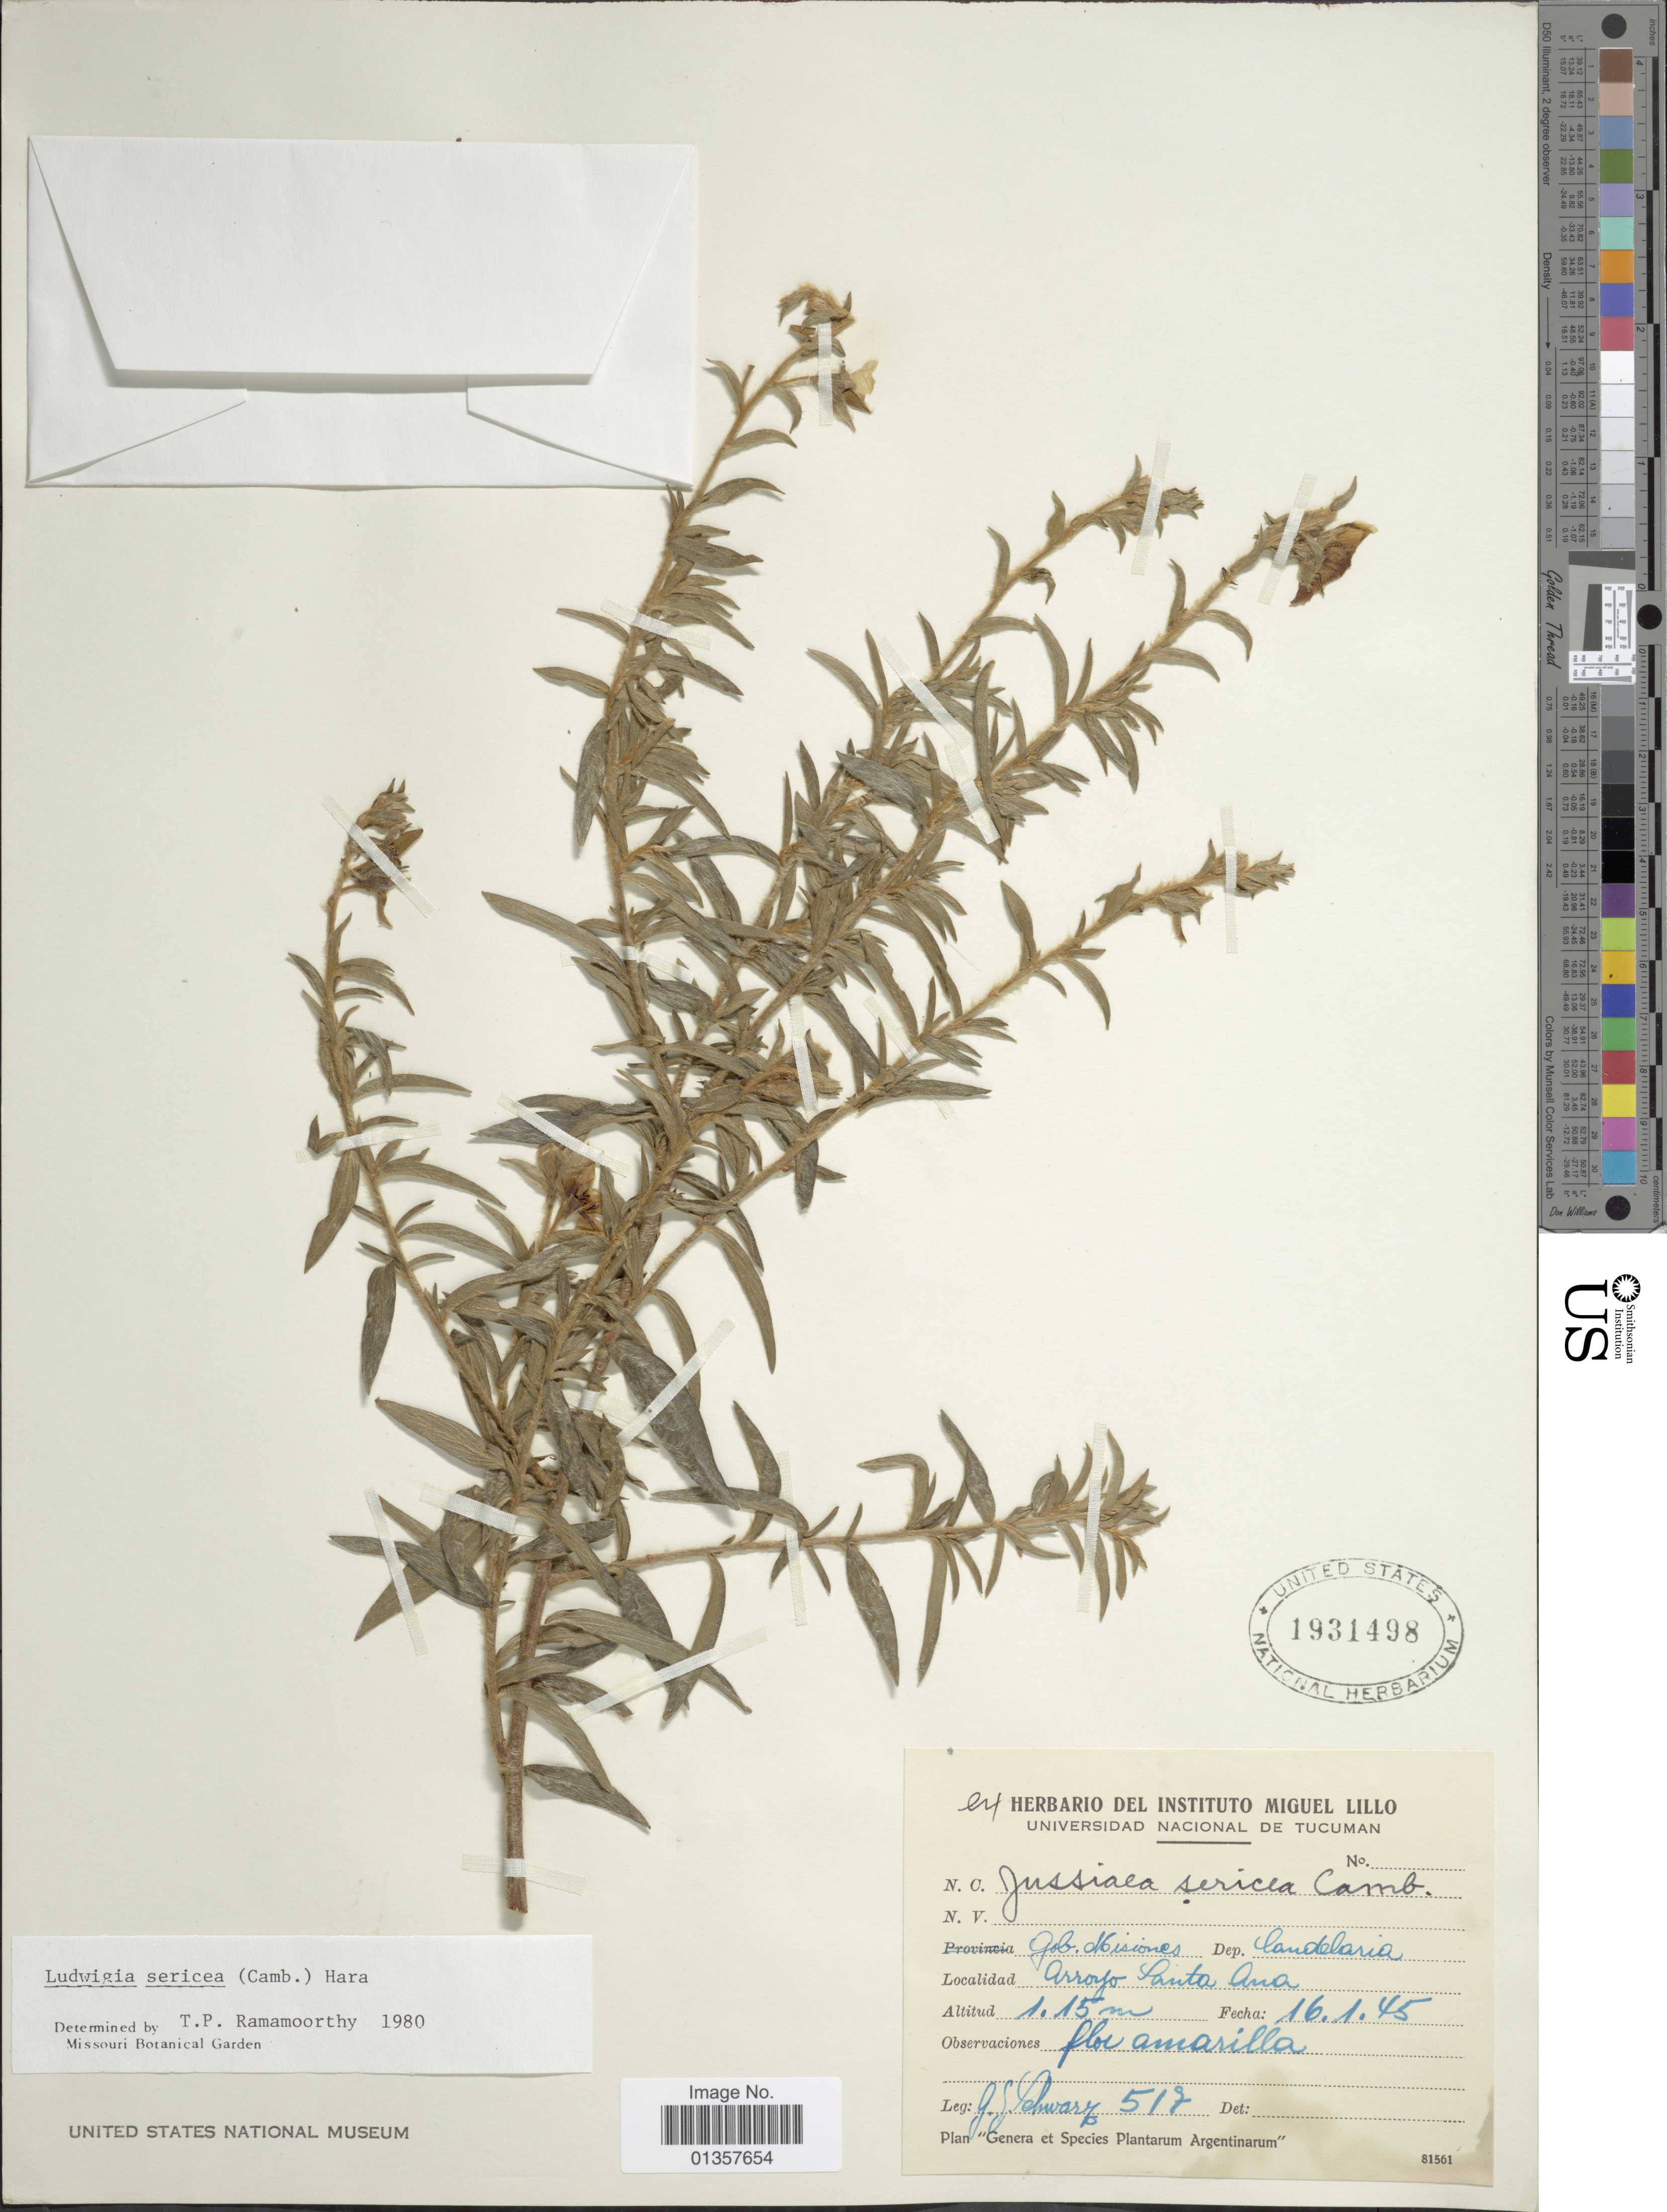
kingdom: Plantae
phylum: Tracheophyta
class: Magnoliopsida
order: Myrtales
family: Onagraceae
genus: Ludwigia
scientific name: Ludwigia sericea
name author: (Cambess.) H. Hara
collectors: G. J. Schwarz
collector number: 517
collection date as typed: Transcribed d/m/y: 16/1/45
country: Argentina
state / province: Misiones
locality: Dep. Candelaria, Arroyo Santa Ana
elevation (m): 1.15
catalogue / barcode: US 1931498